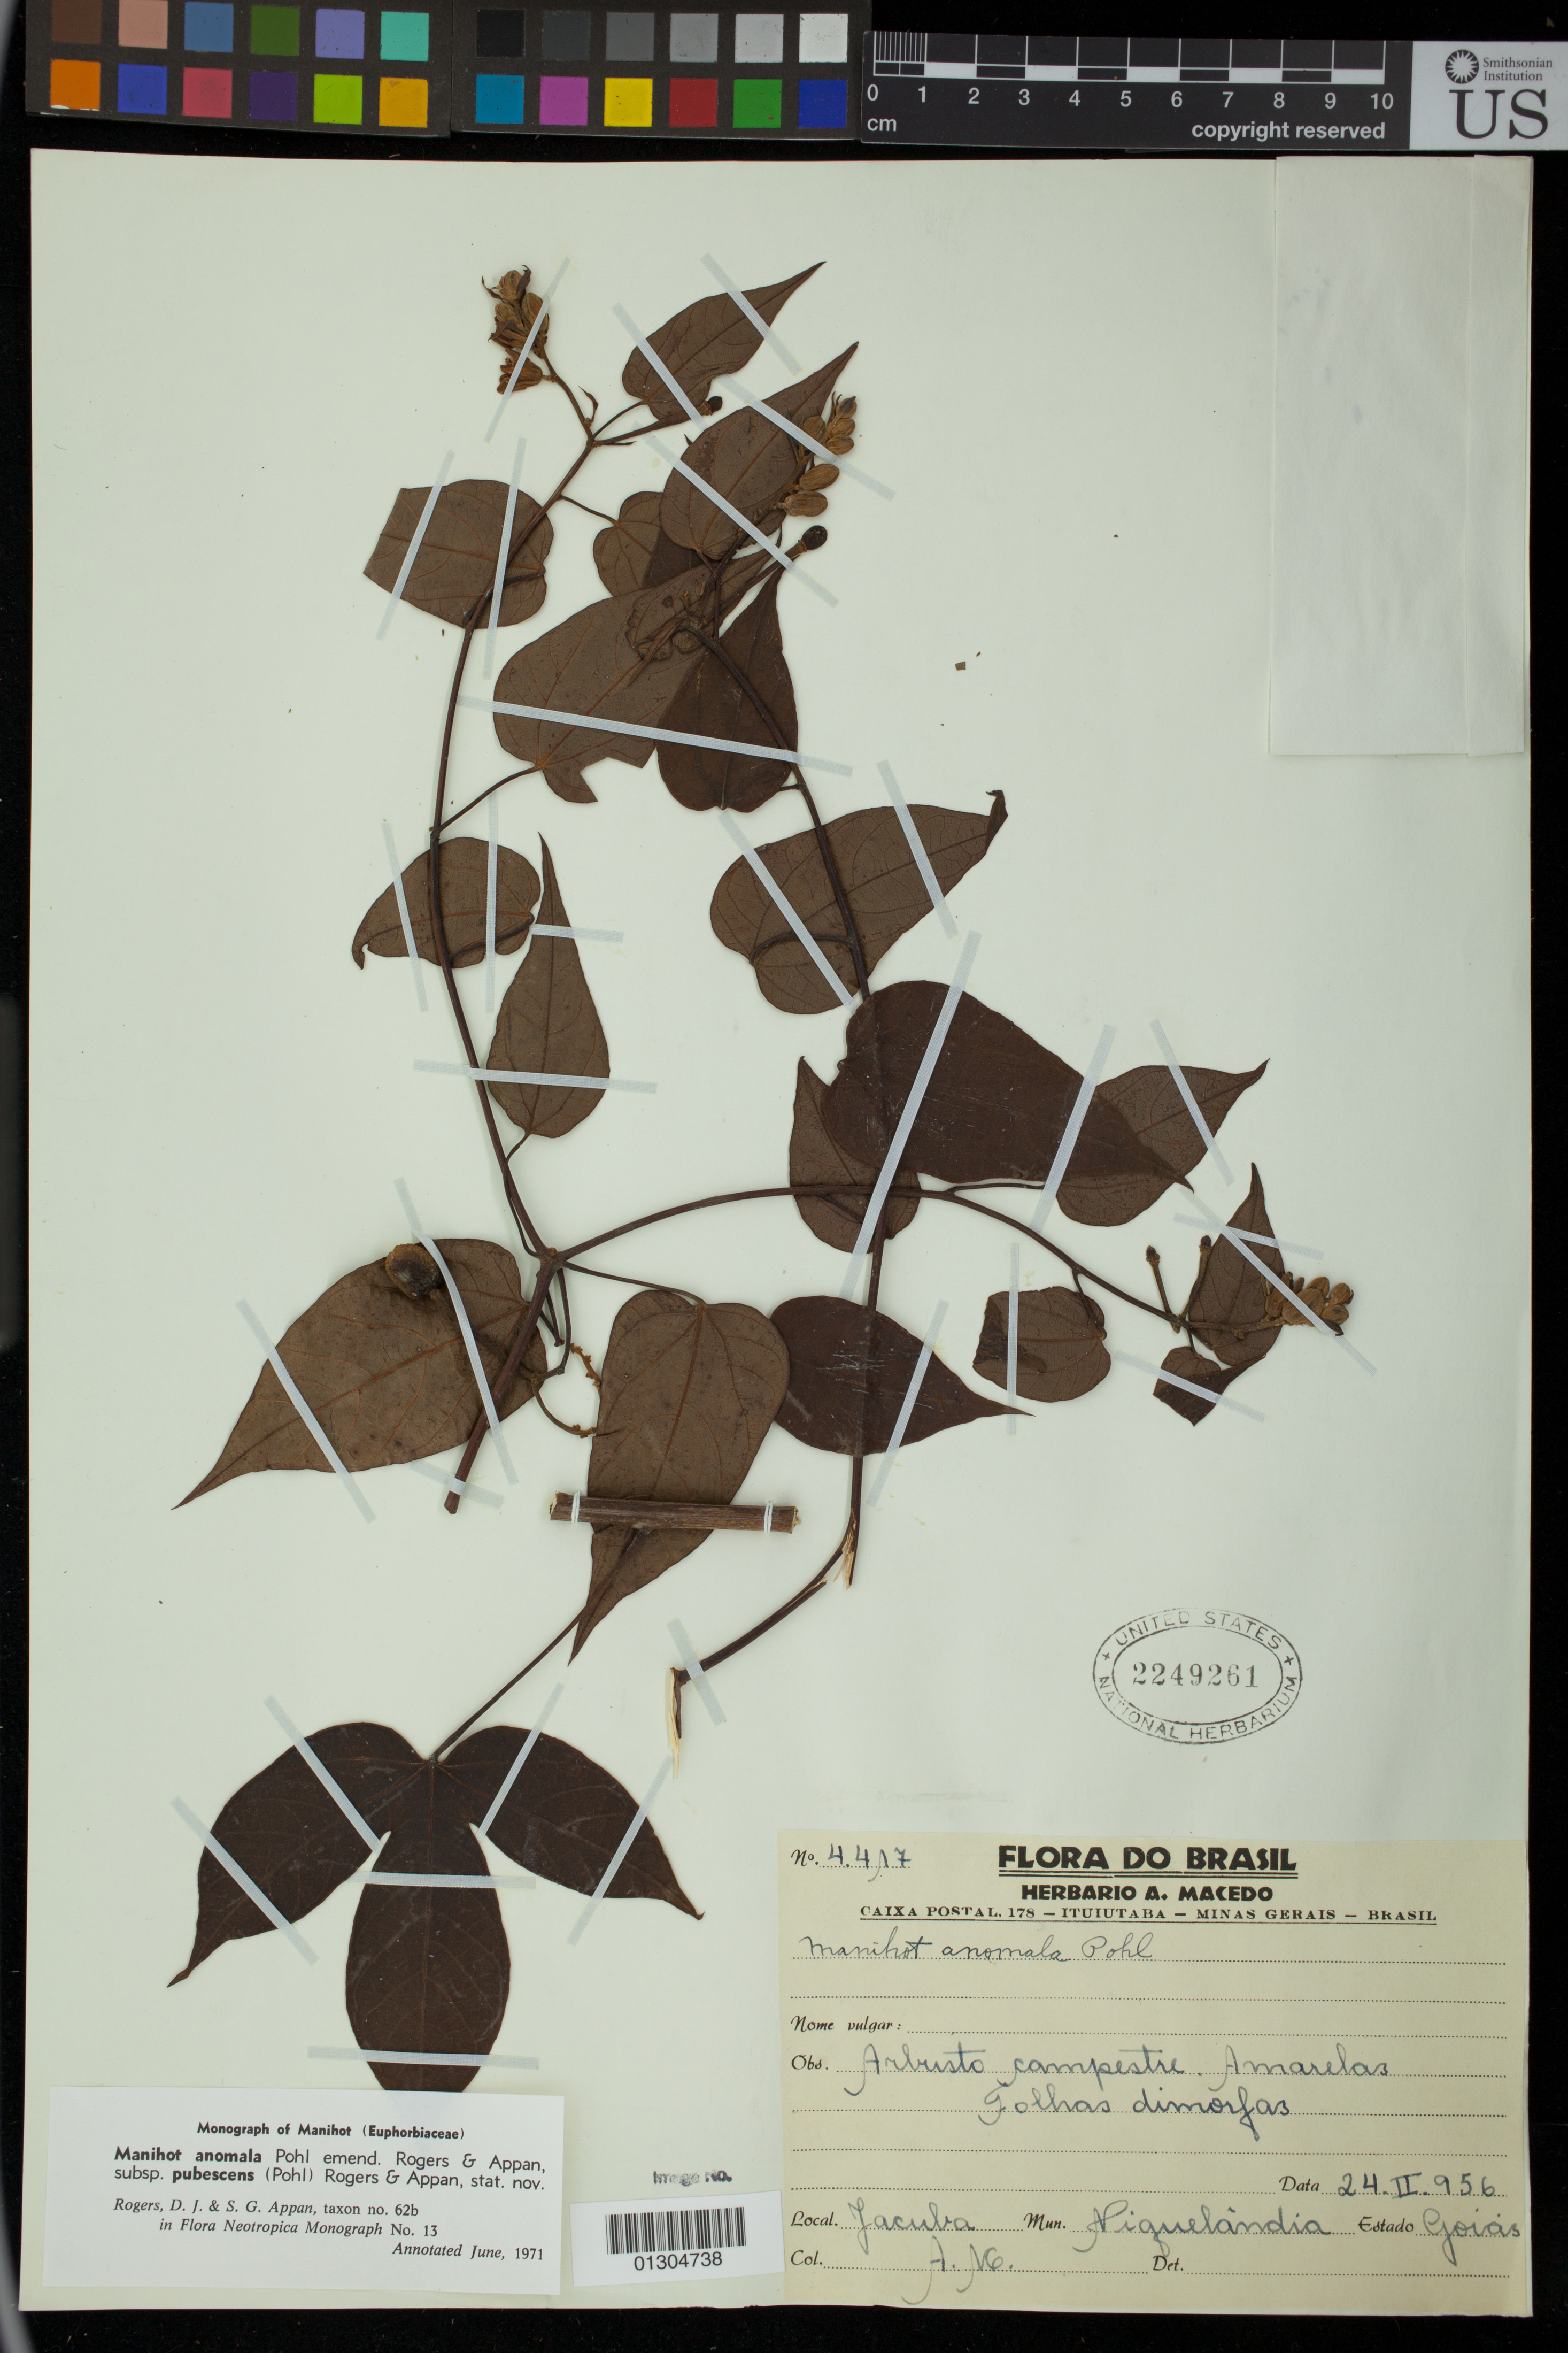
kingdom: Plantae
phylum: Tracheophyta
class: Magnoliopsida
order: Malpighiales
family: Euphorbiaceae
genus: Manihot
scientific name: Manihot anomala subsp. pubescens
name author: (Pohl) D.J. Rogers & Appan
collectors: A. Macedo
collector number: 4417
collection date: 1956-02-24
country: Brazil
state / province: Goiás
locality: Jacuba, Niquelandia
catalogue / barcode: US 2249261